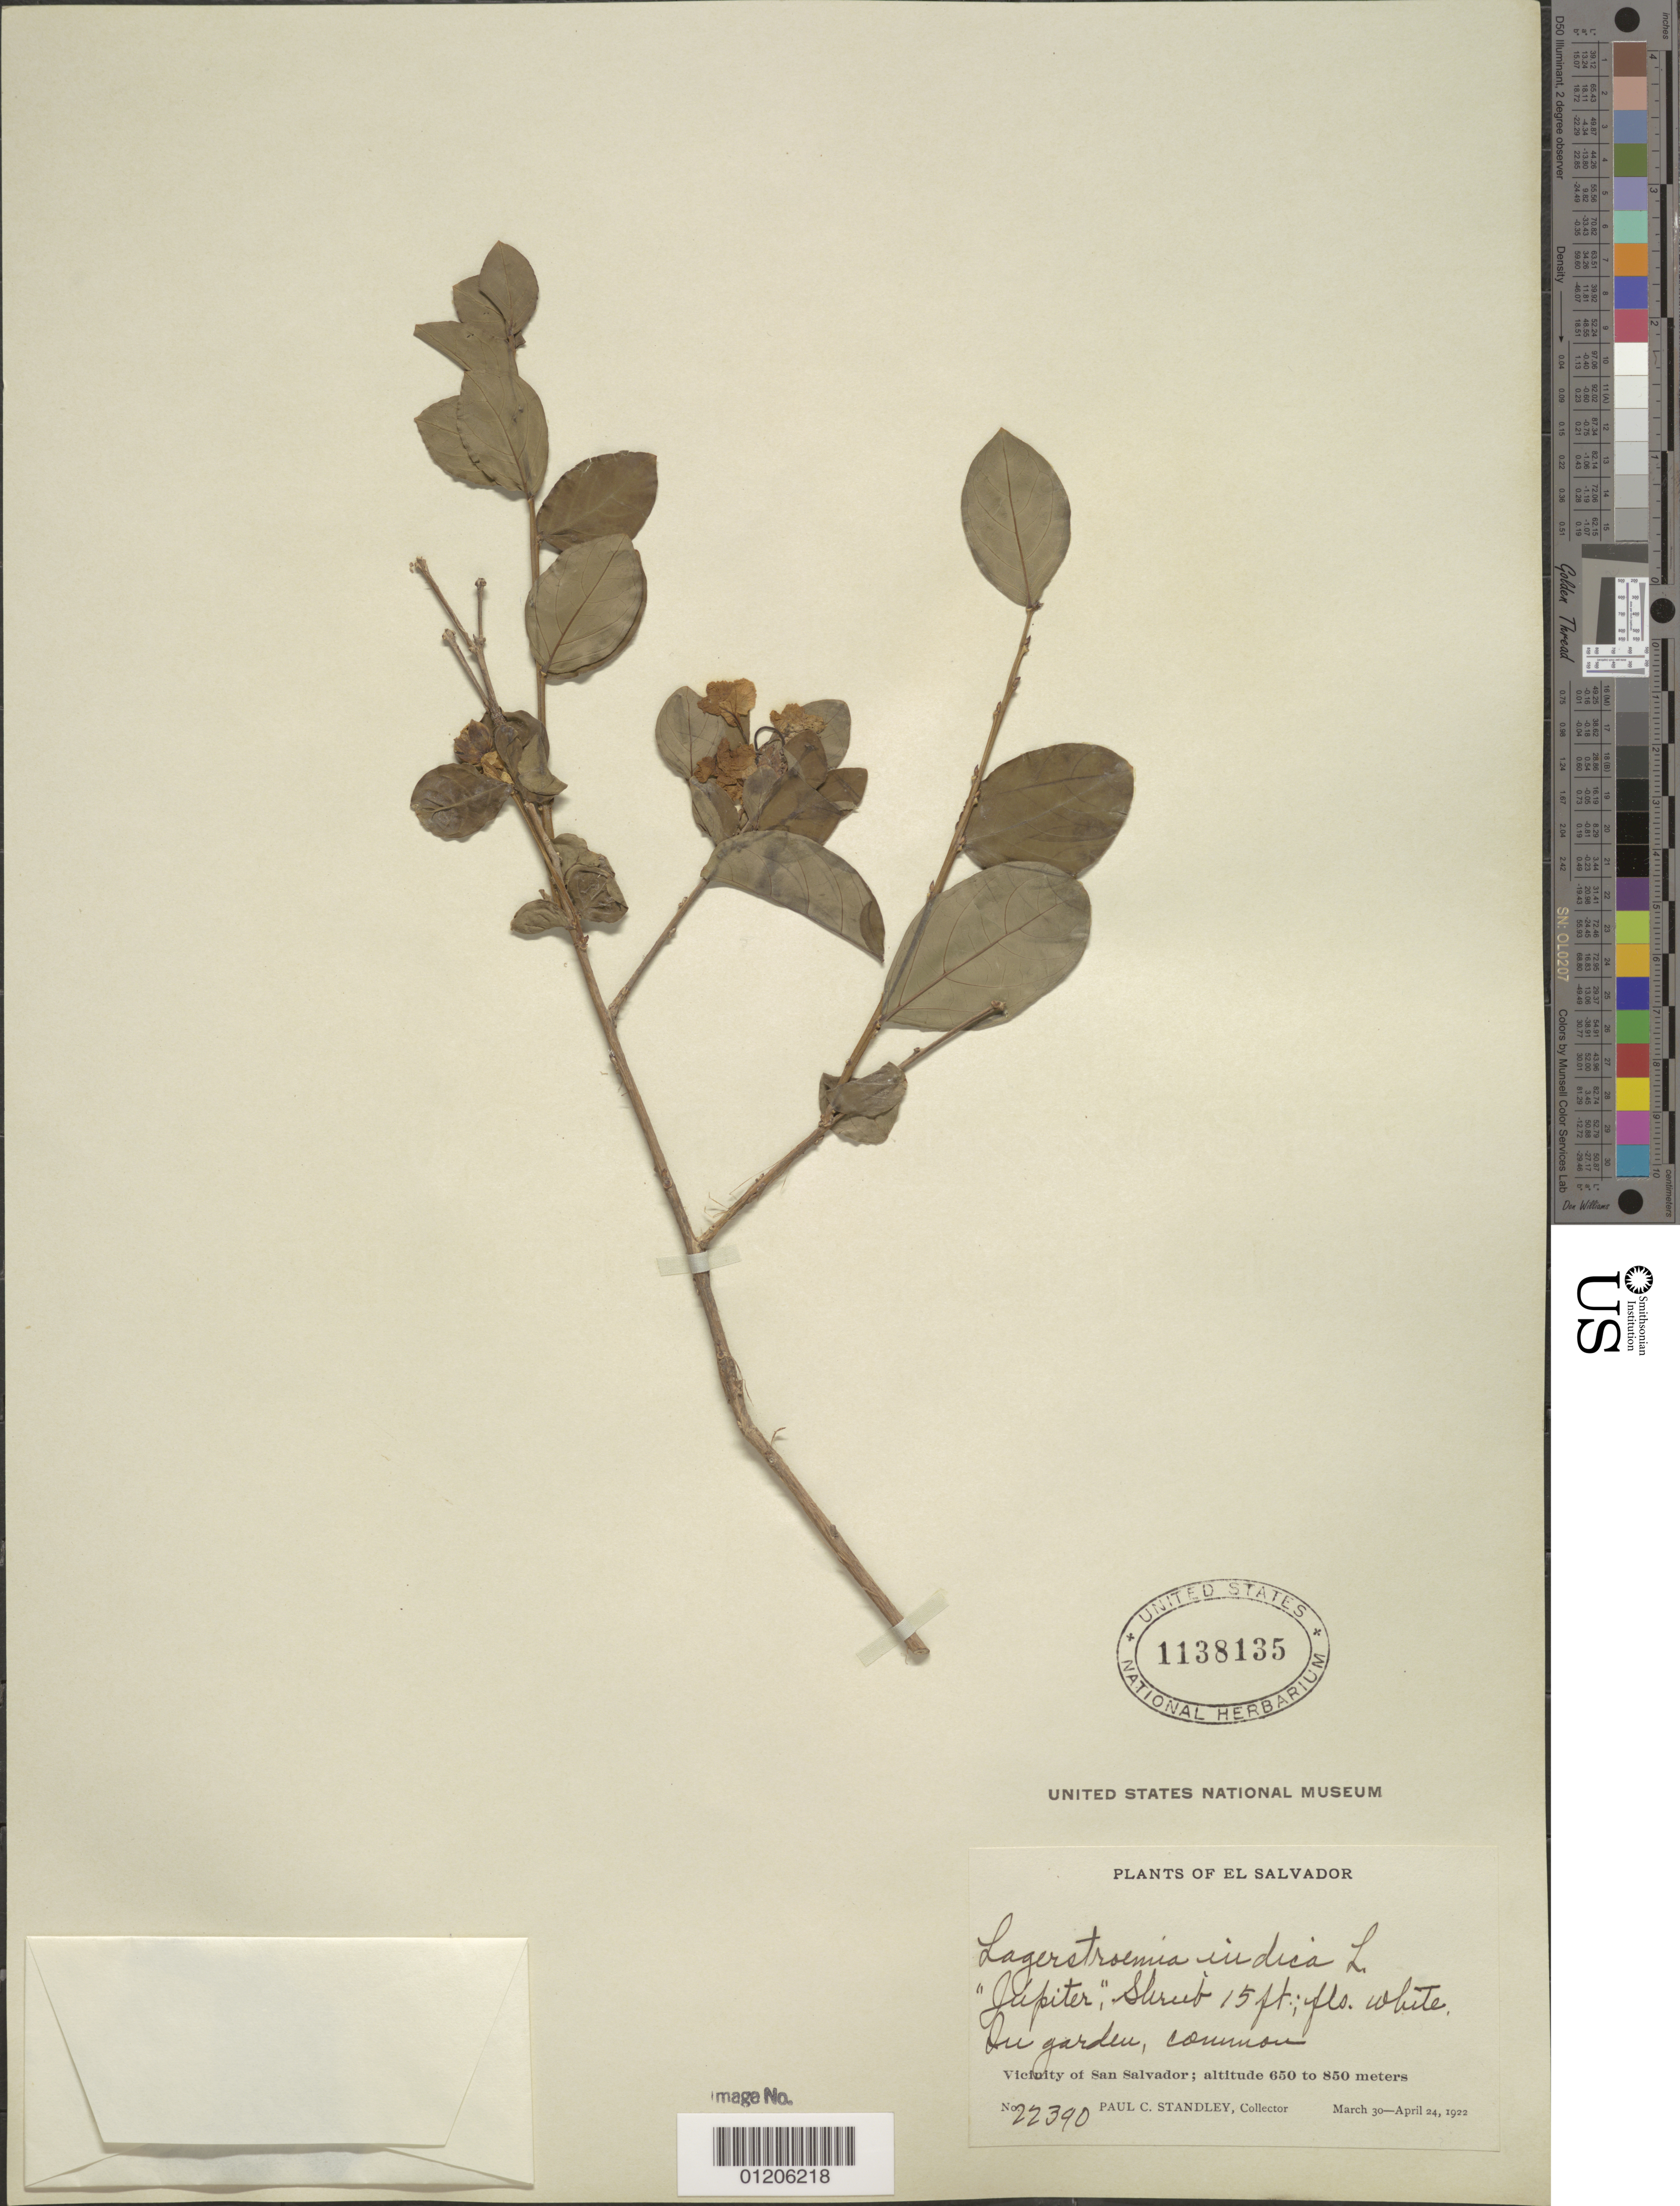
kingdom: Plantae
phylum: Tracheophyta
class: Magnoliopsida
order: Myrtales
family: Lythraceae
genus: Lagerstroemia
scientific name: Lagerstroemia indica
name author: L.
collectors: P. C. Standley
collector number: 22390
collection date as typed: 30 Mar 1922 to 24 Apr 1922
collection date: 1922-03-30/1922-04-24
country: El Salvador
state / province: San Salvador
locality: Vicinity of San Salvador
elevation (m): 650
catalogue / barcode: US 1138135